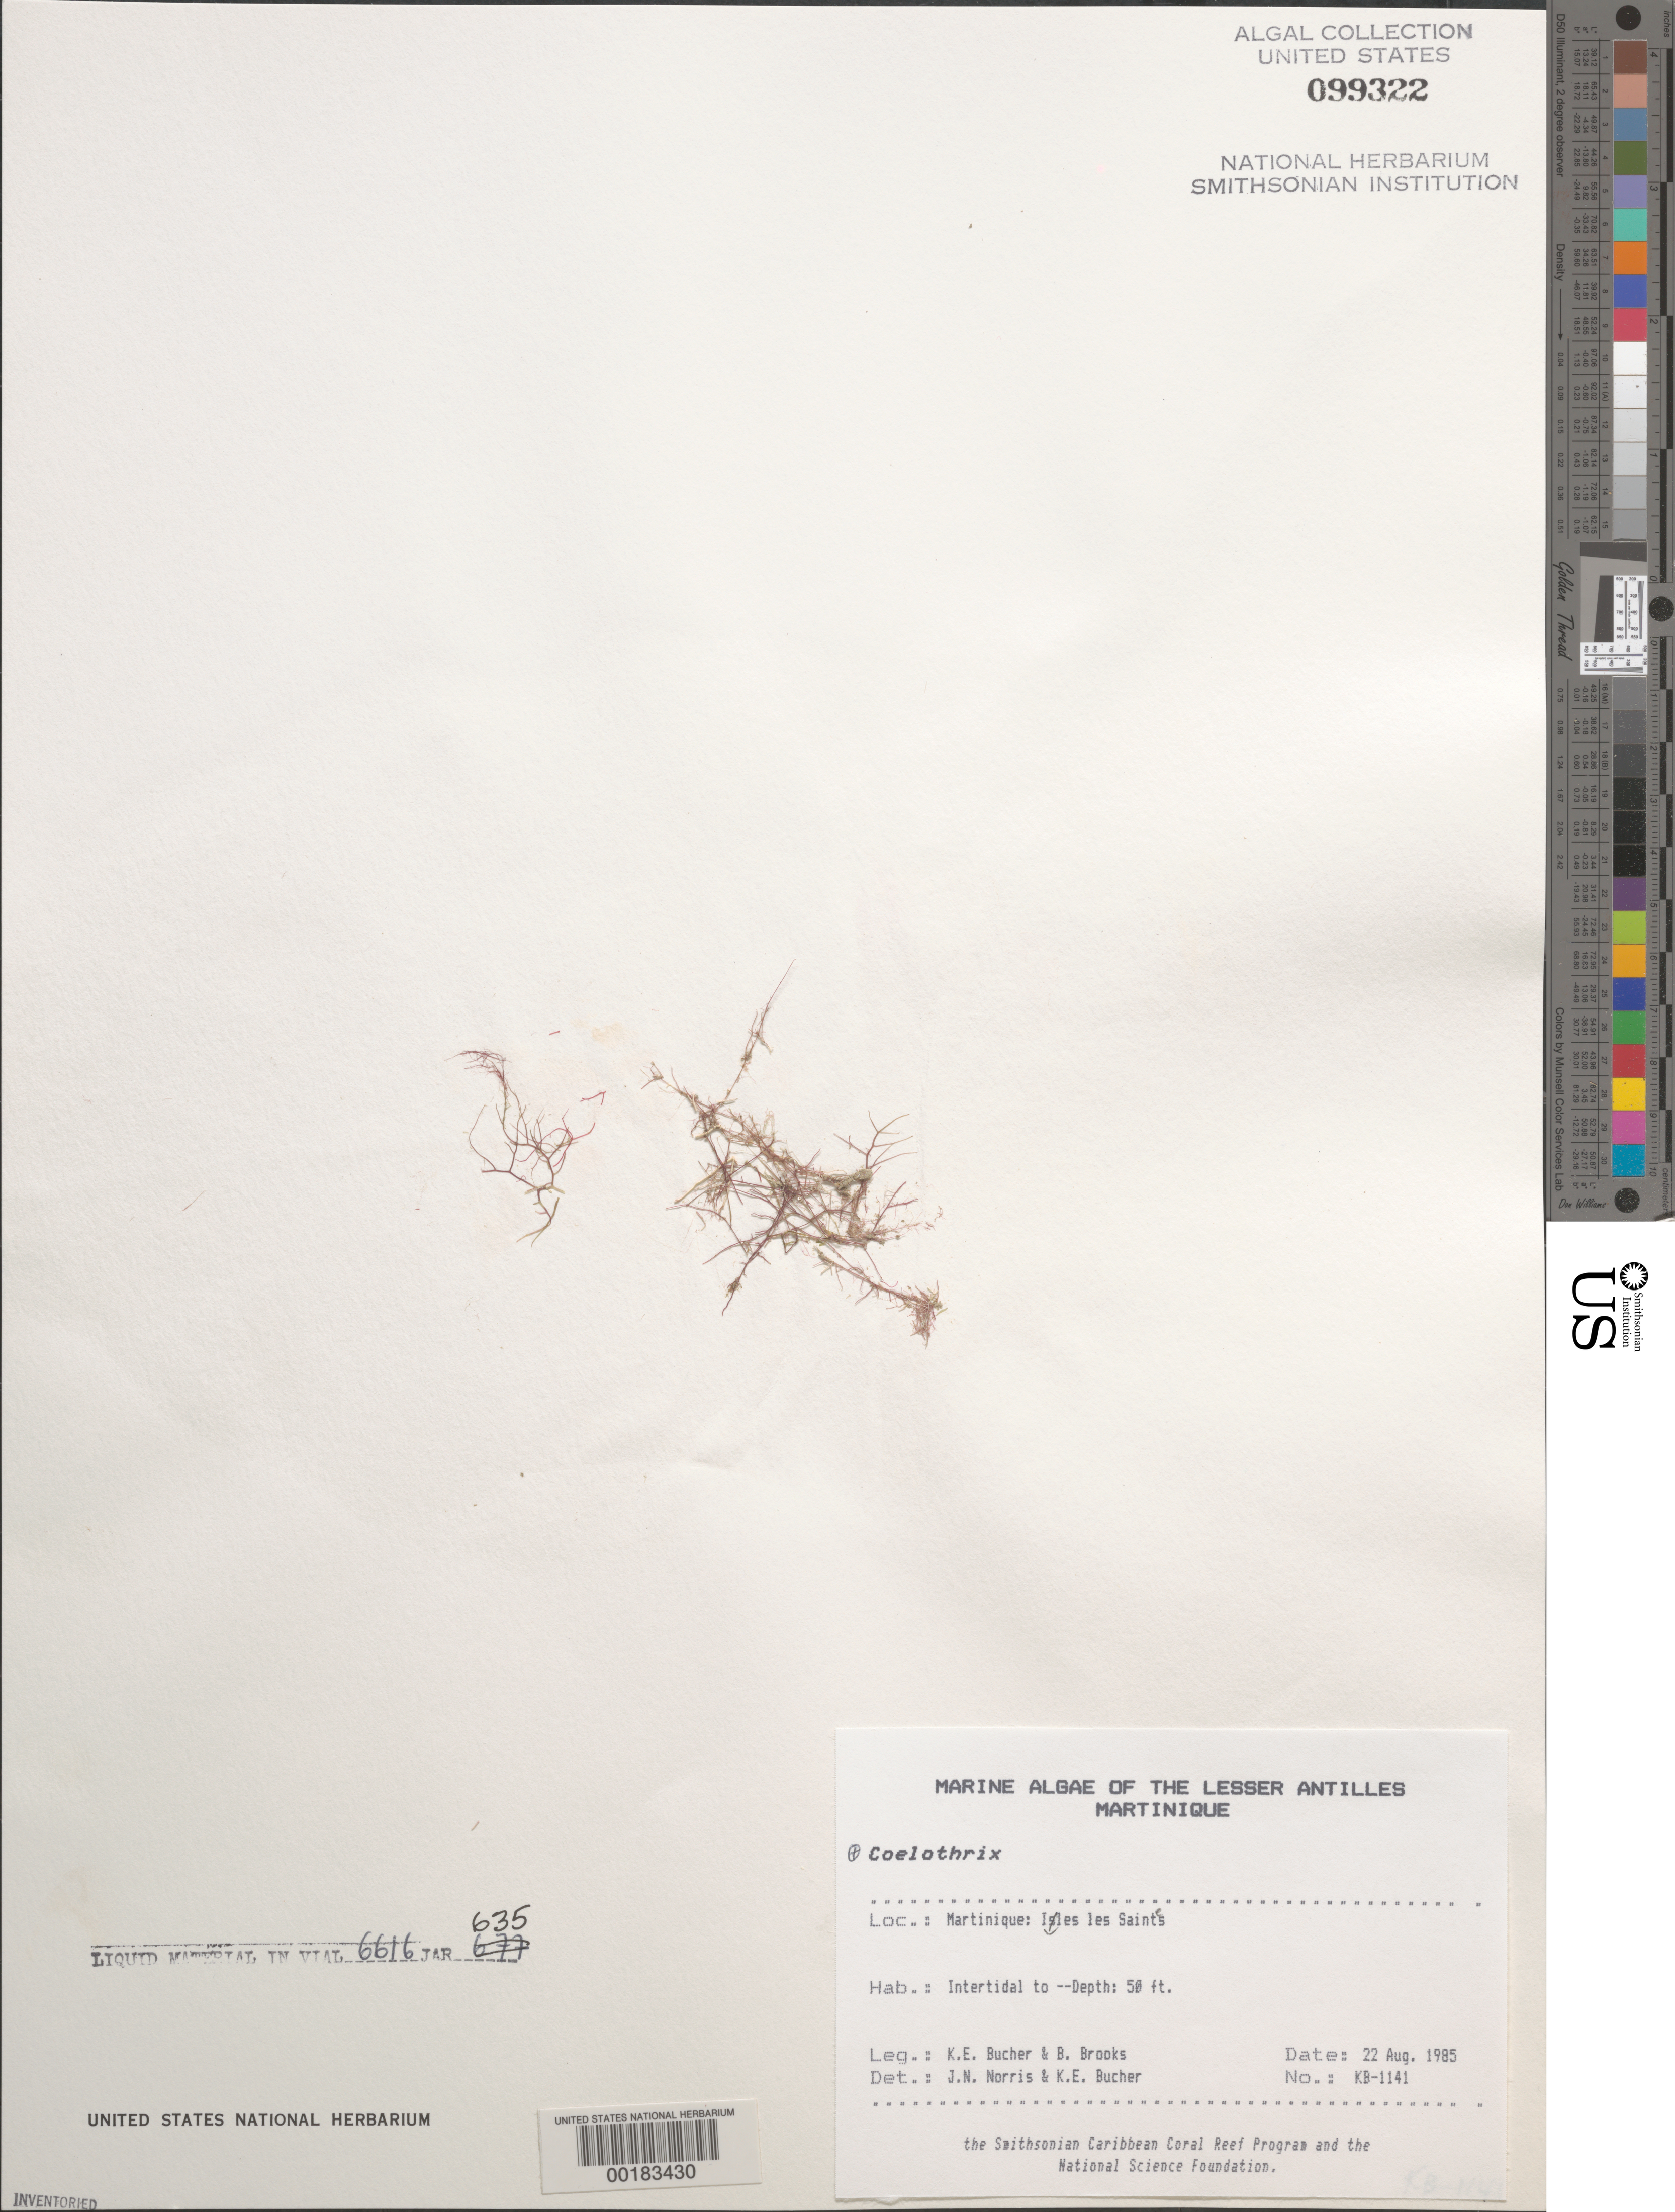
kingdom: Plantae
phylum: Rhodophyta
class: Florideophyceae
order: Rhodymeniales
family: Champiaceae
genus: Coelothrix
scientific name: Coelothrix sp.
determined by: Norris, J. N.; Bucher, K. E.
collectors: K. E. Bucher & B. Brooks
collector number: Kb-1141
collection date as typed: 22 Aug 1985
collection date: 1985-08-22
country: Martinique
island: Iles les Saintes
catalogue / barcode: US 99322